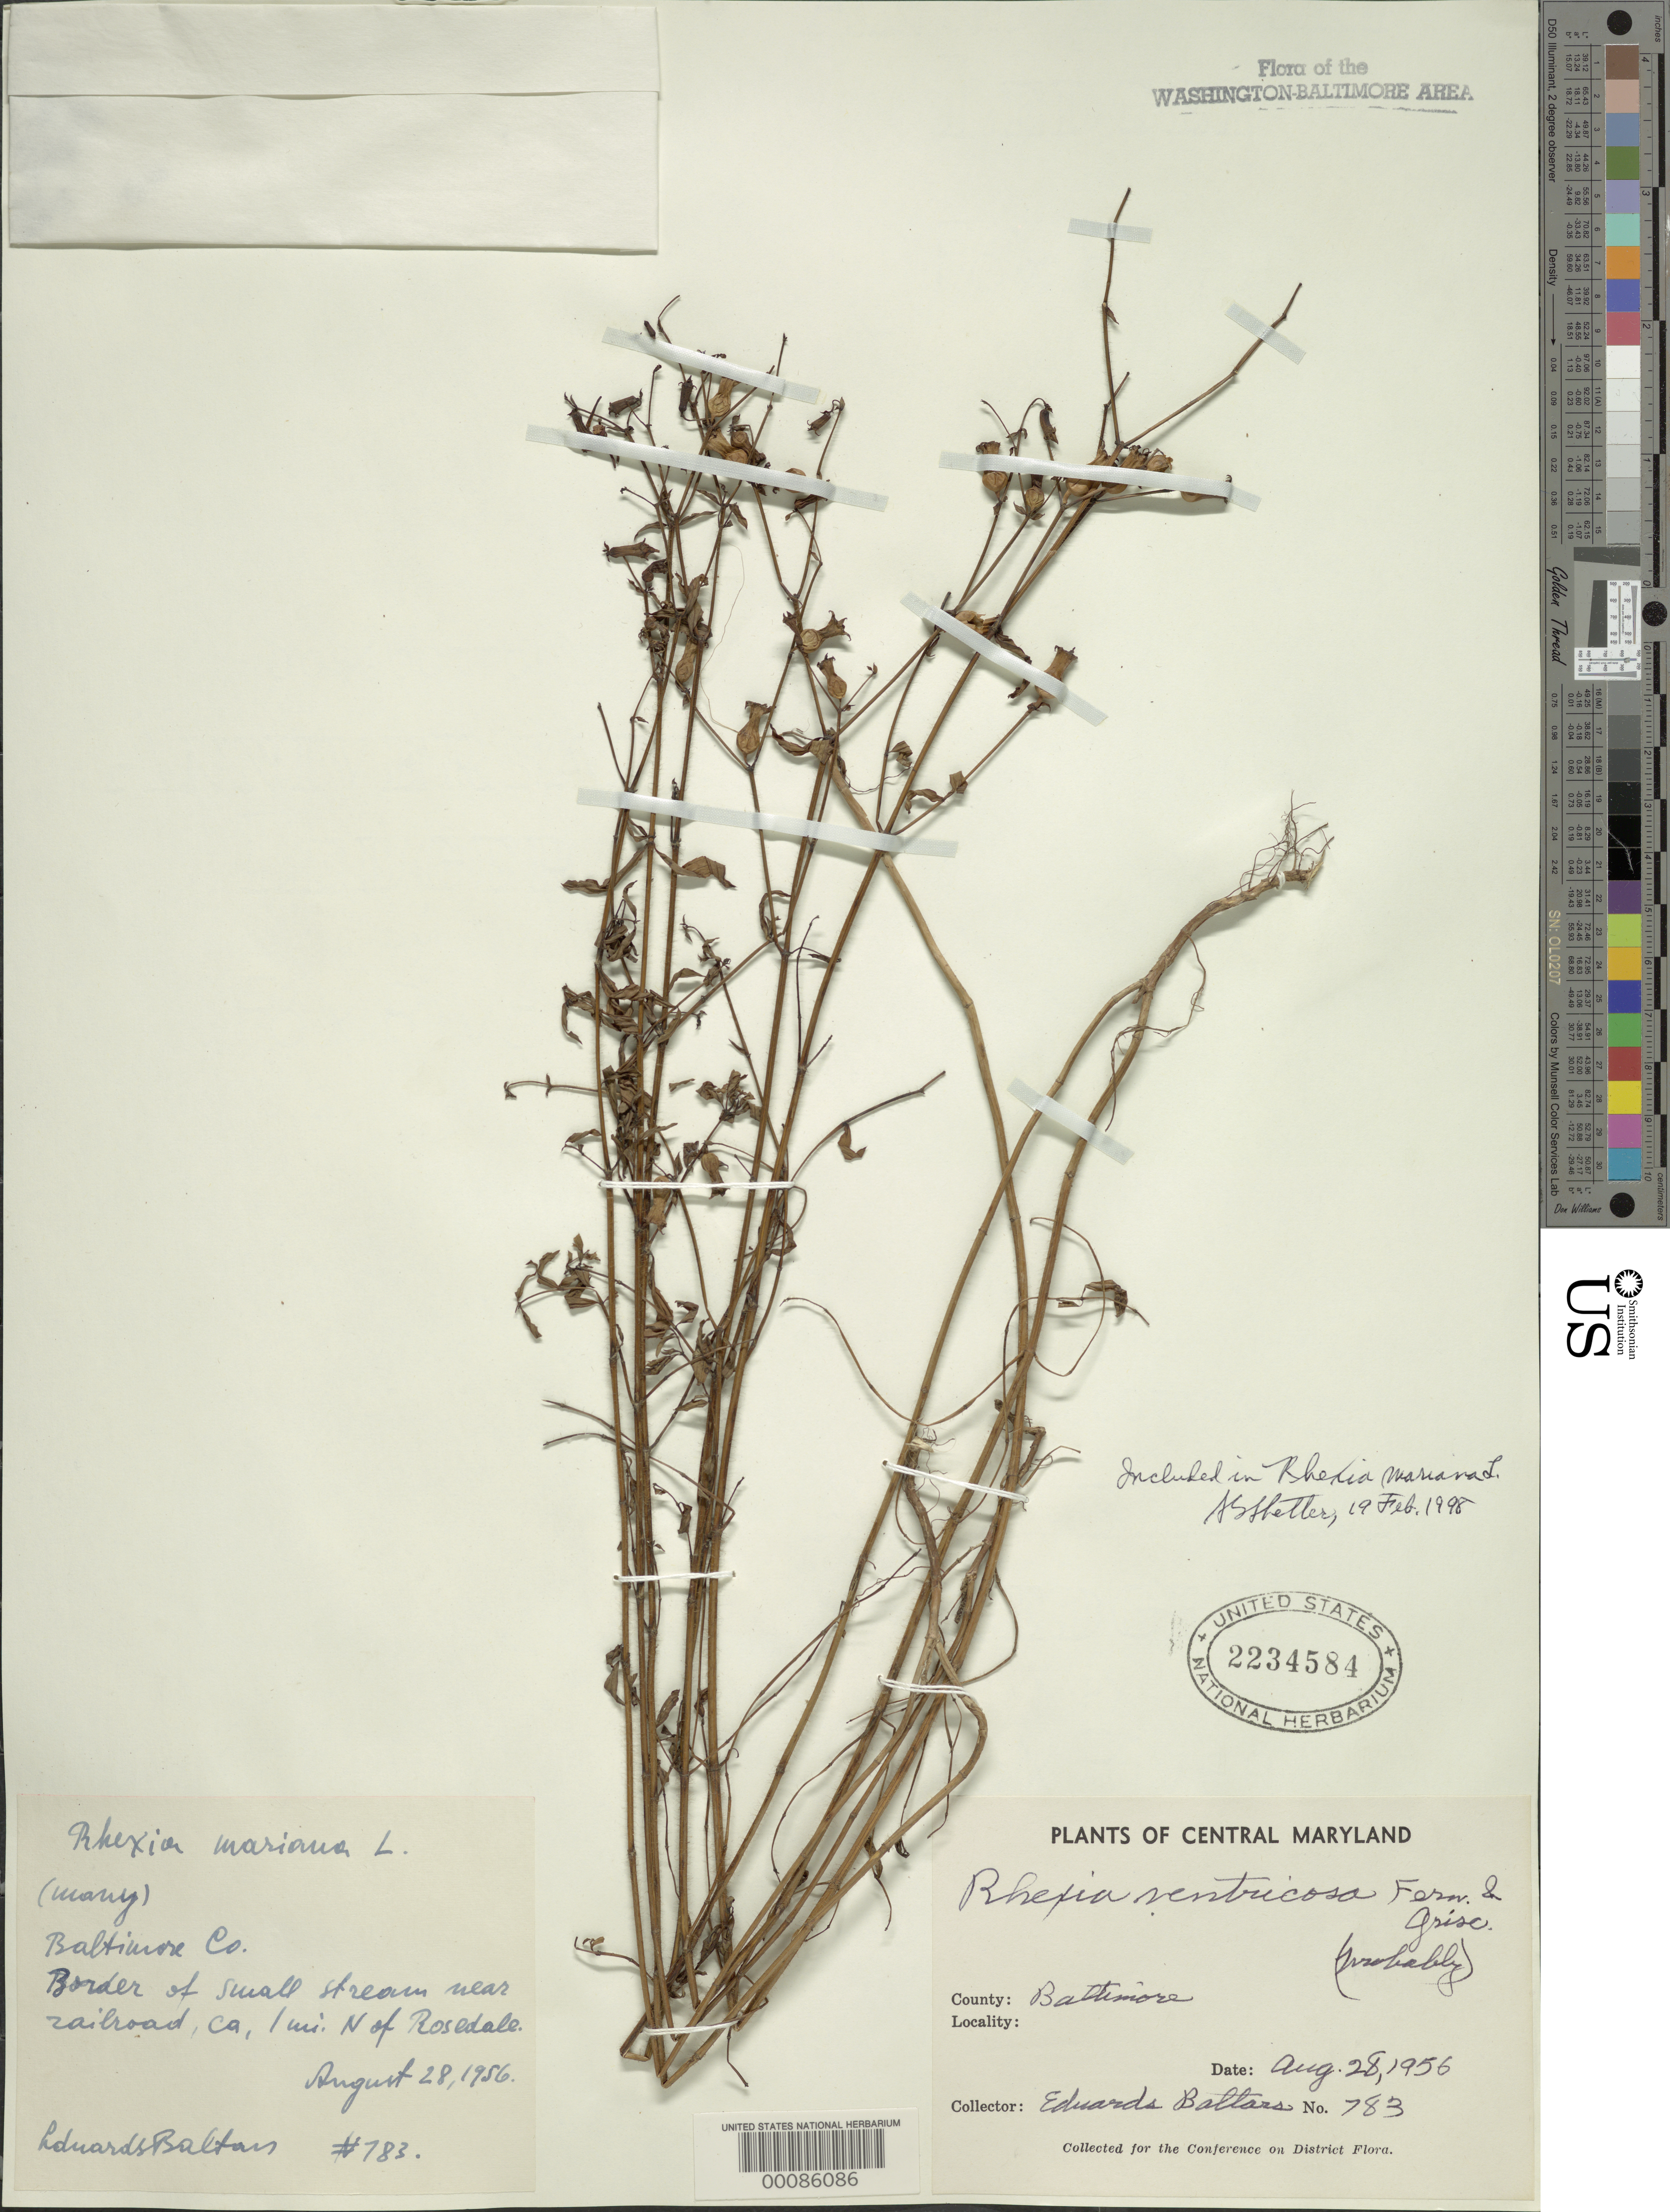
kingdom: Plantae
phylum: Tracheophyta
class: Magnoliopsida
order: Myrtales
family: Melastomataceae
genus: Rhexia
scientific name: Rhexia mariana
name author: L.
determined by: Shetler, Stanwyn G., (US), NMNH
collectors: E. Baltars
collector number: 783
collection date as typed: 28 Aug 1956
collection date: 1956-08-28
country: United States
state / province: Maryland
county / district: Baltimore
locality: R.R., Ca, 1 mi. N of Rosedale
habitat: Border of small stream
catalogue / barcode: US 2234584